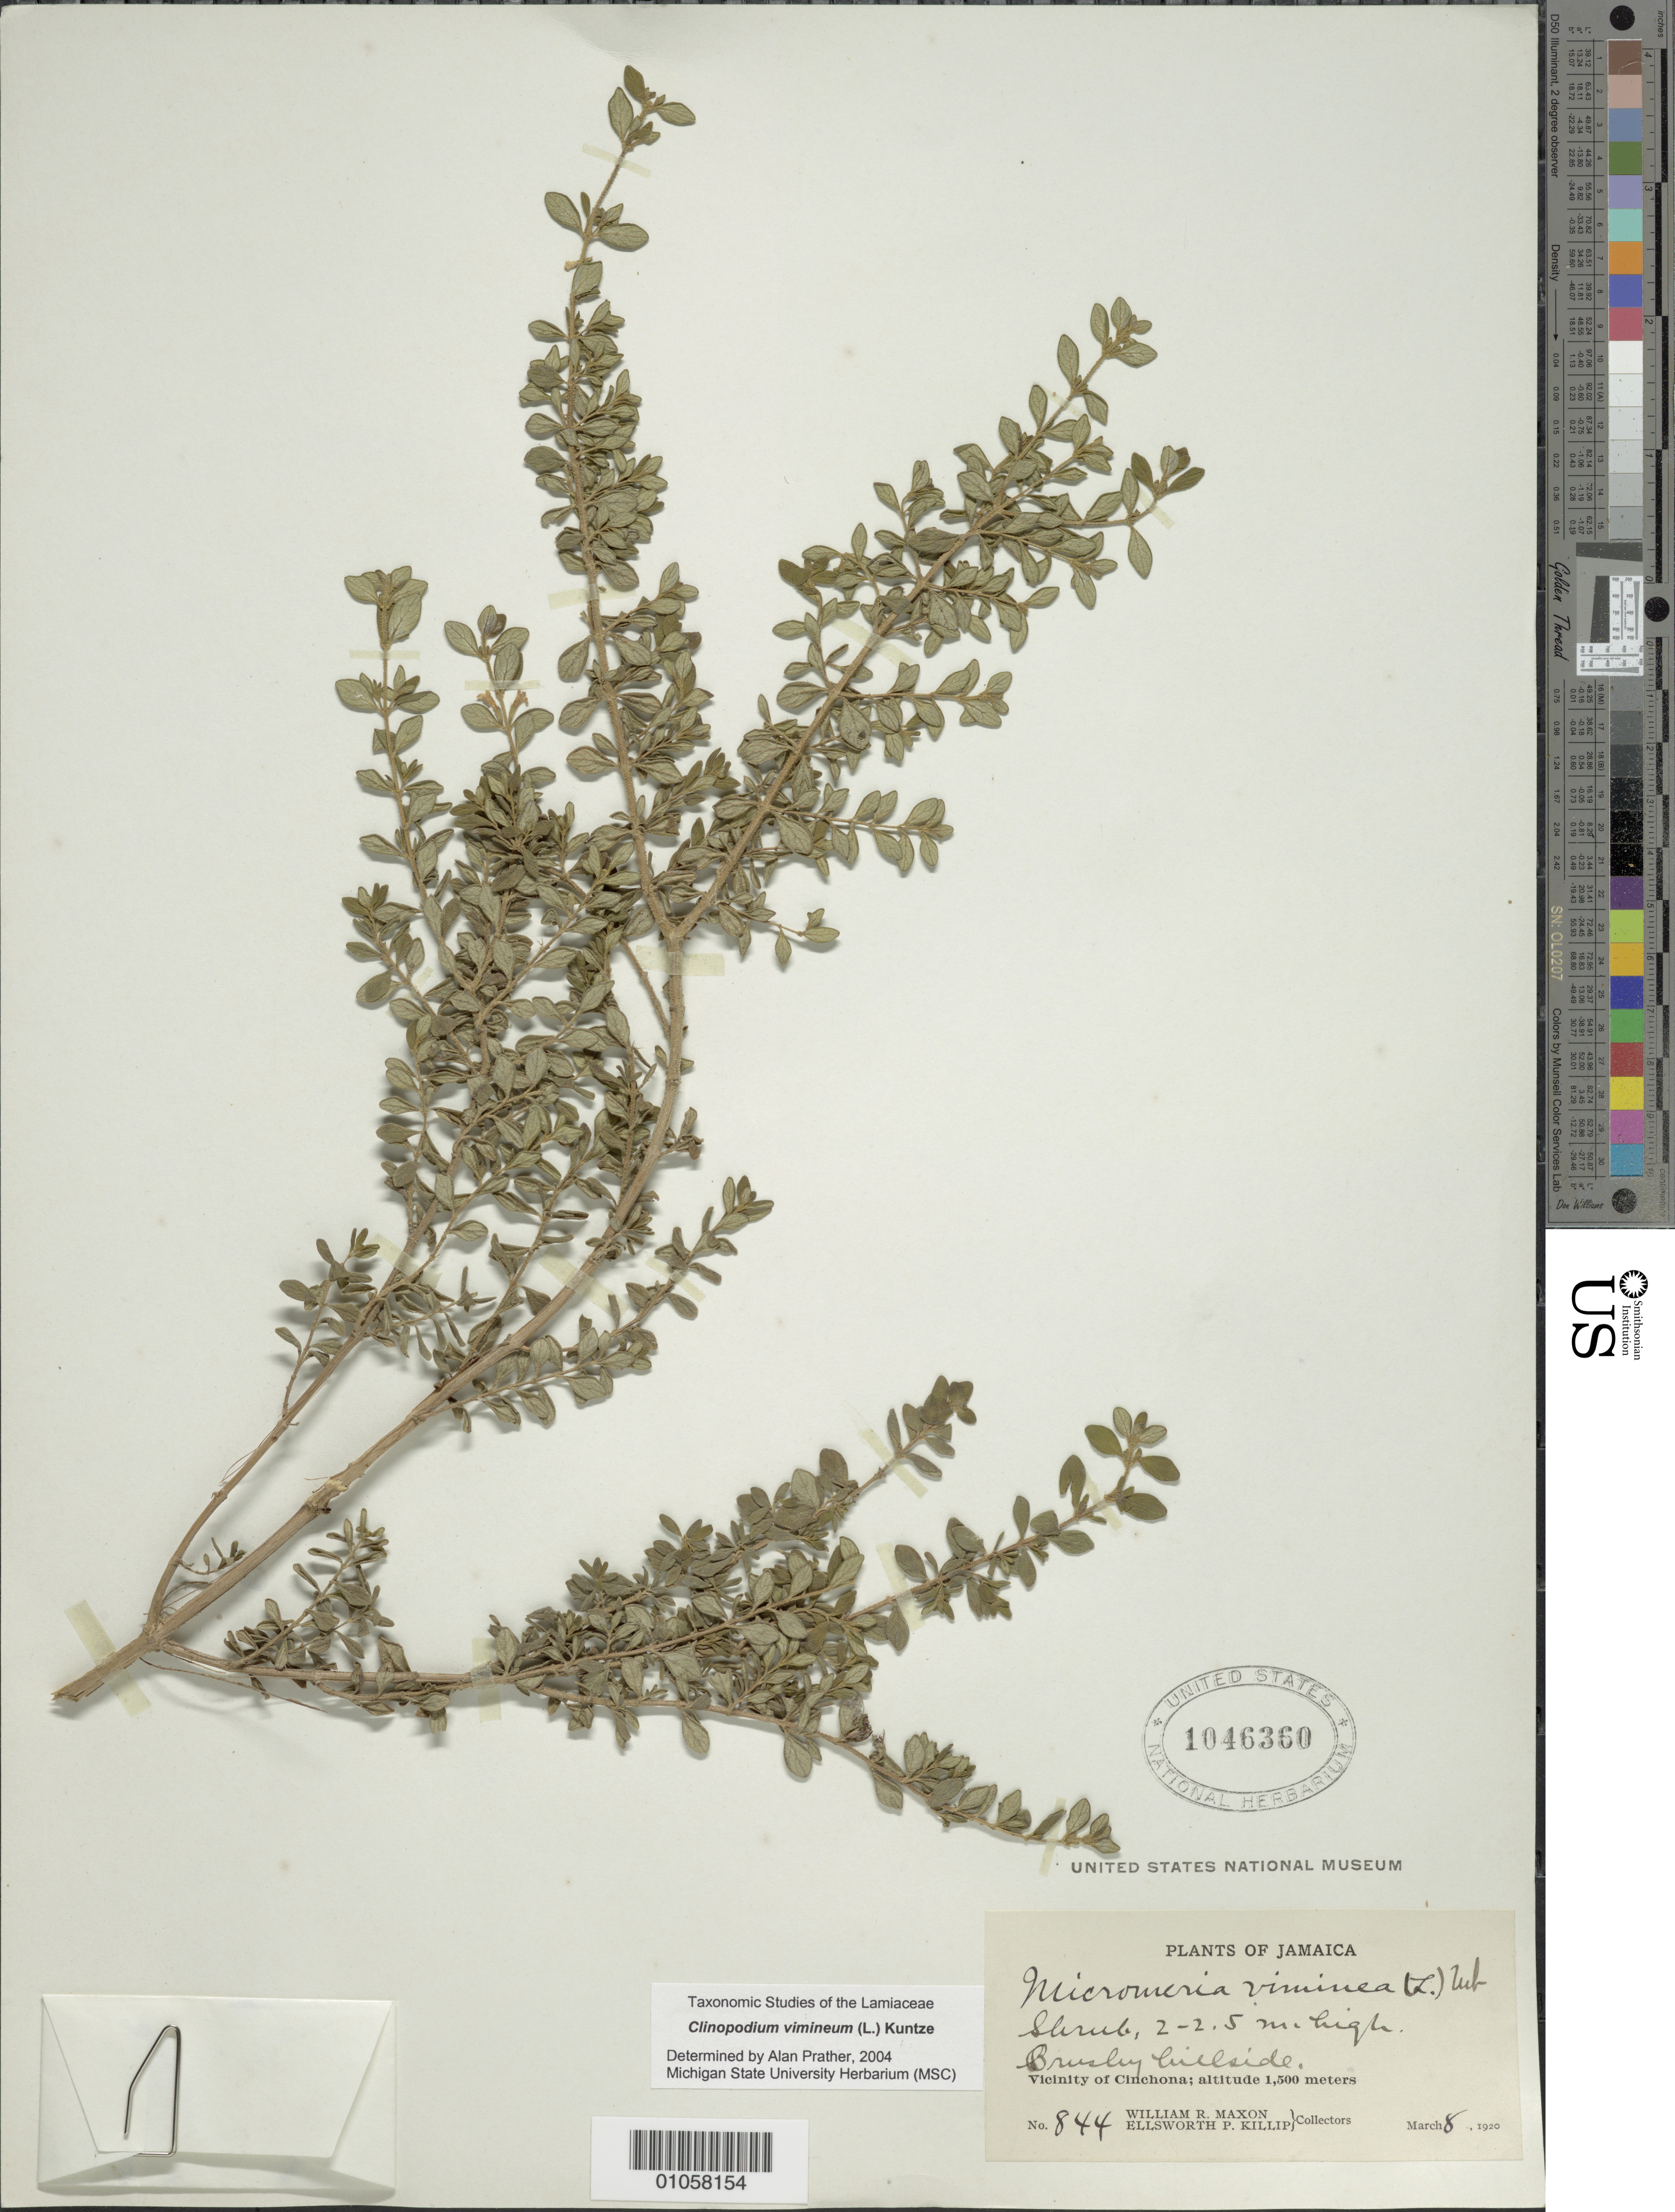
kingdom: Plantae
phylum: Tracheophyta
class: Magnoliopsida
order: Lamiales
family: Lamiaceae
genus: Clinopodium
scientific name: Clinopodium vimineum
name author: (L.) Kuntze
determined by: Prather, L. A.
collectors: W. R. Maxon & E. P. Killip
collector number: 844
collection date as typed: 08 Mar 1920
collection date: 1920-03-08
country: Jamaica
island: Jamaica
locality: Cinchona vicinity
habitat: Brushy hillside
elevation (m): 1500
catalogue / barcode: US 1046360